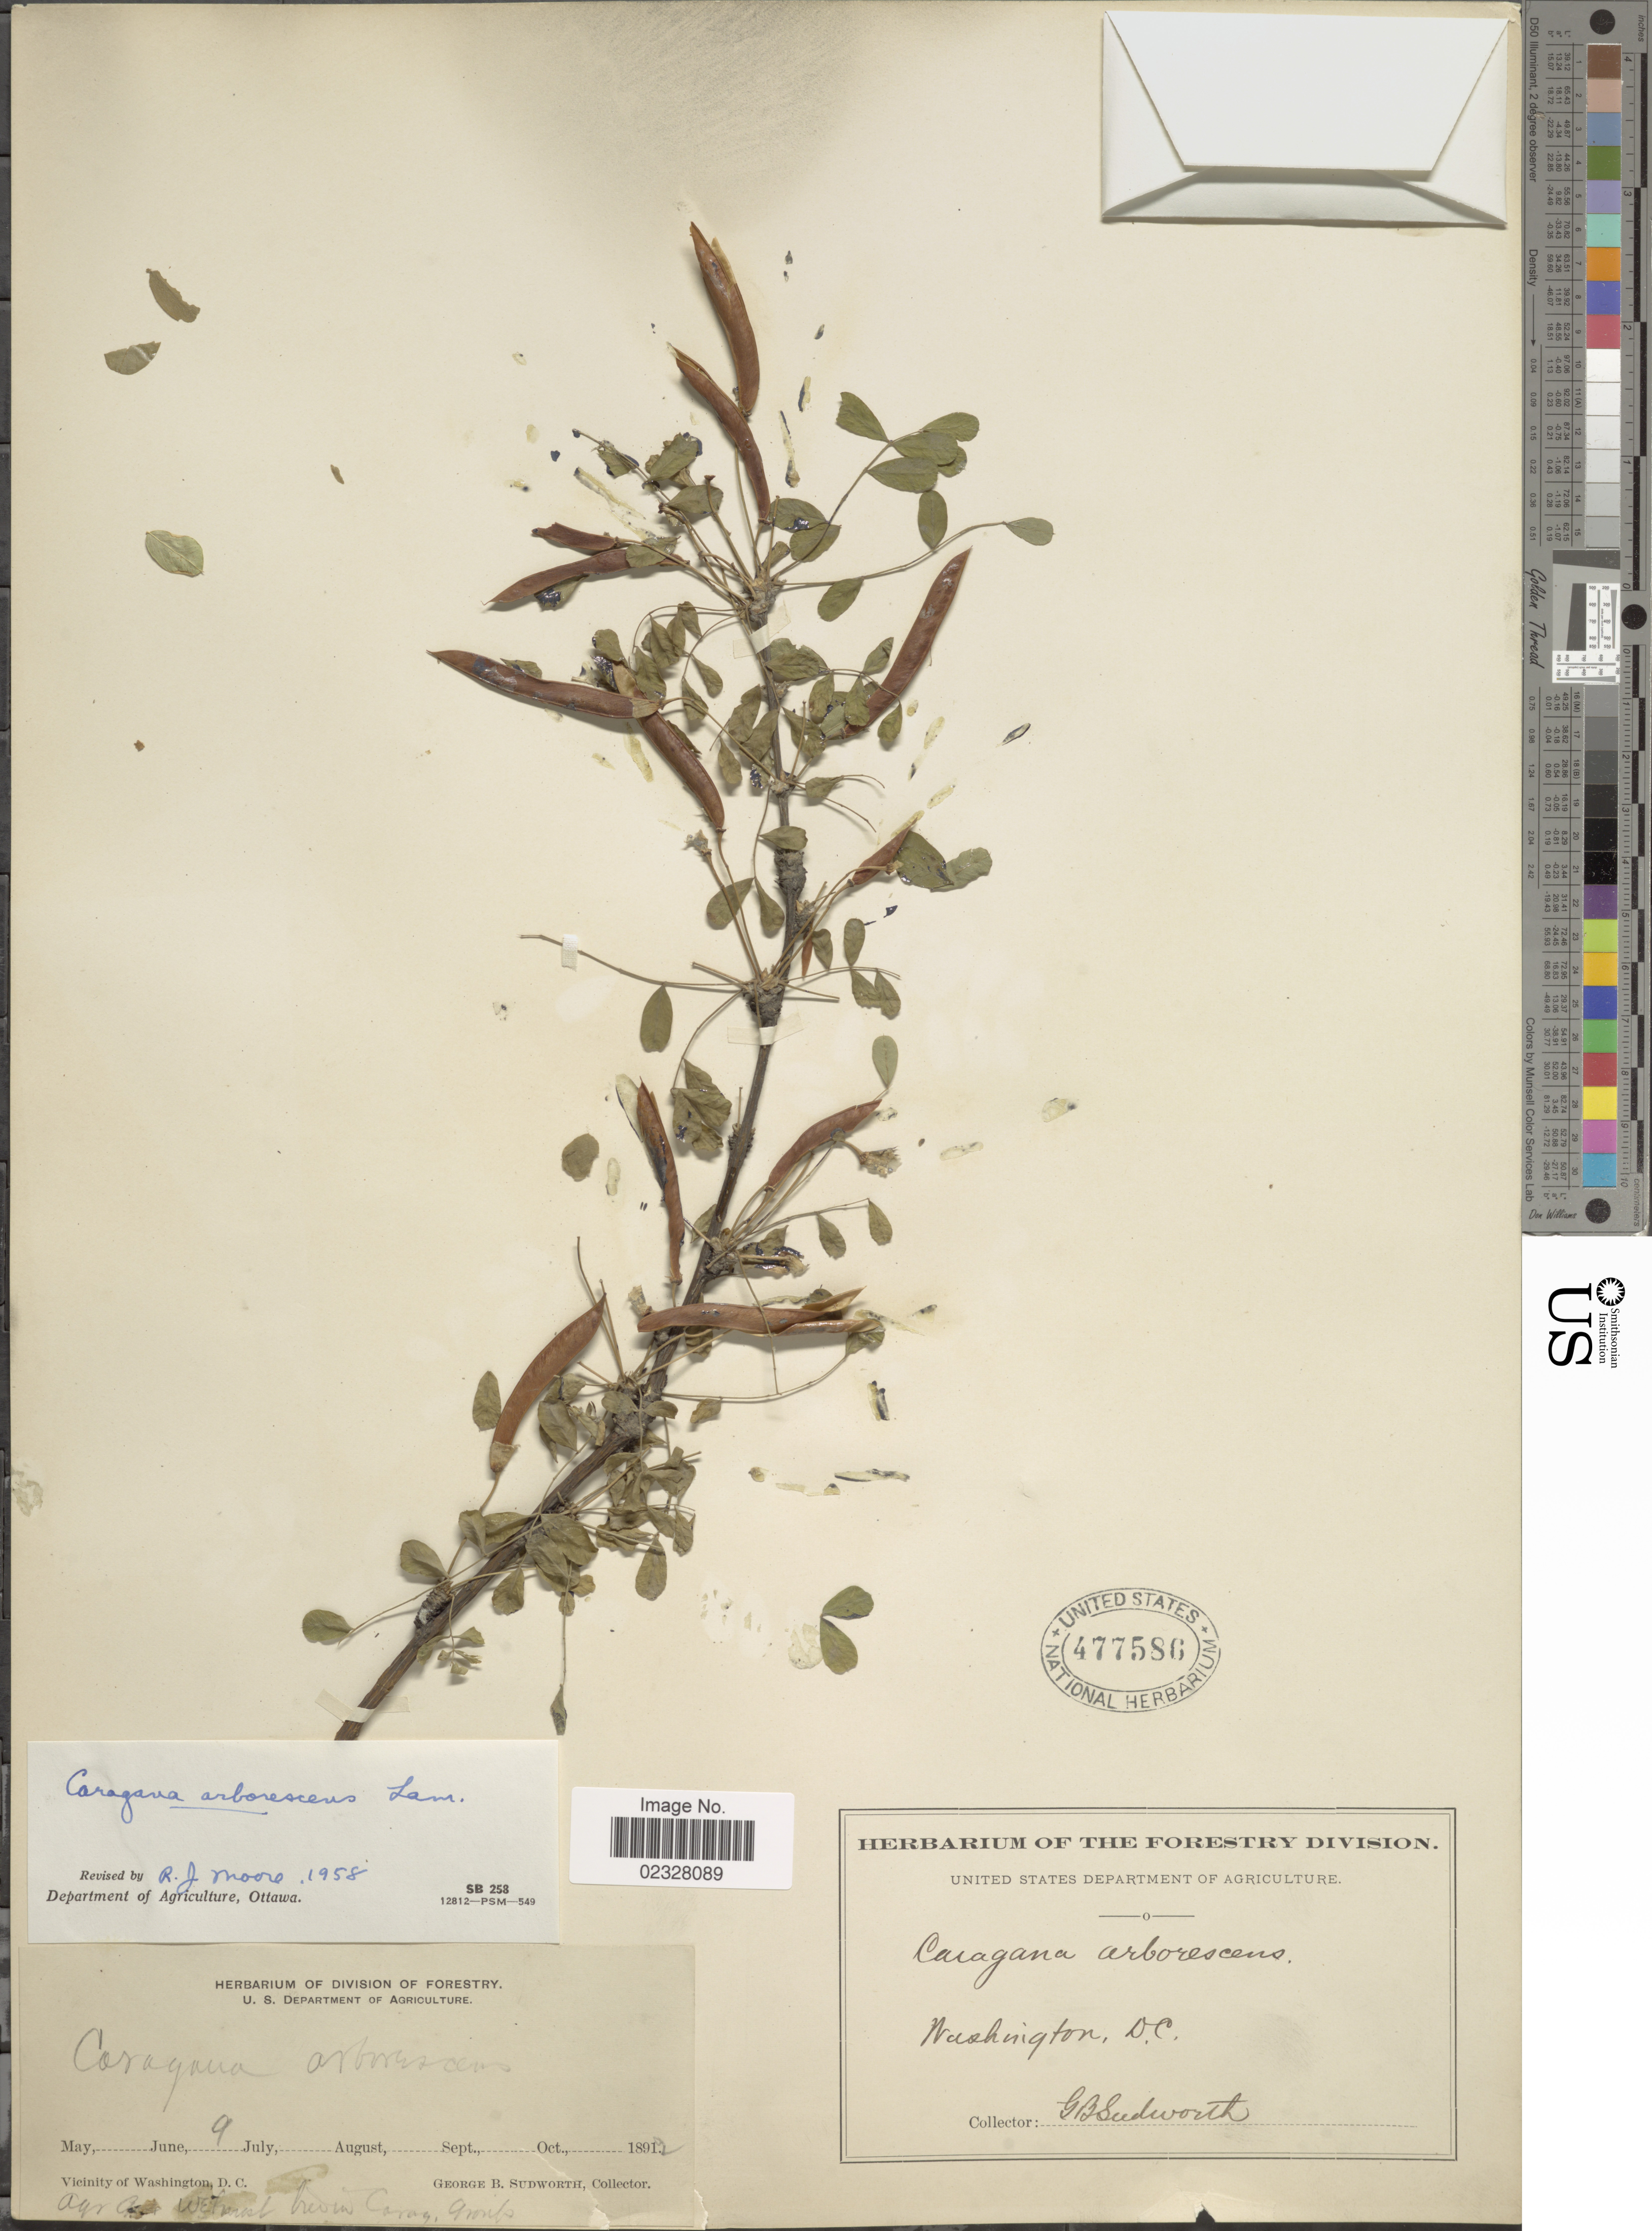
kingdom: Plantae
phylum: Tracheophyta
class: Magnoliopsida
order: Fabales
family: Fabaceae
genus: Caragana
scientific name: Caragana arborescens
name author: Lam.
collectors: G. B. Sudworth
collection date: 1892-07-09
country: United States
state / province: District of Columbia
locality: Vicinity of Washington, D.C.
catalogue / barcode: US 477586